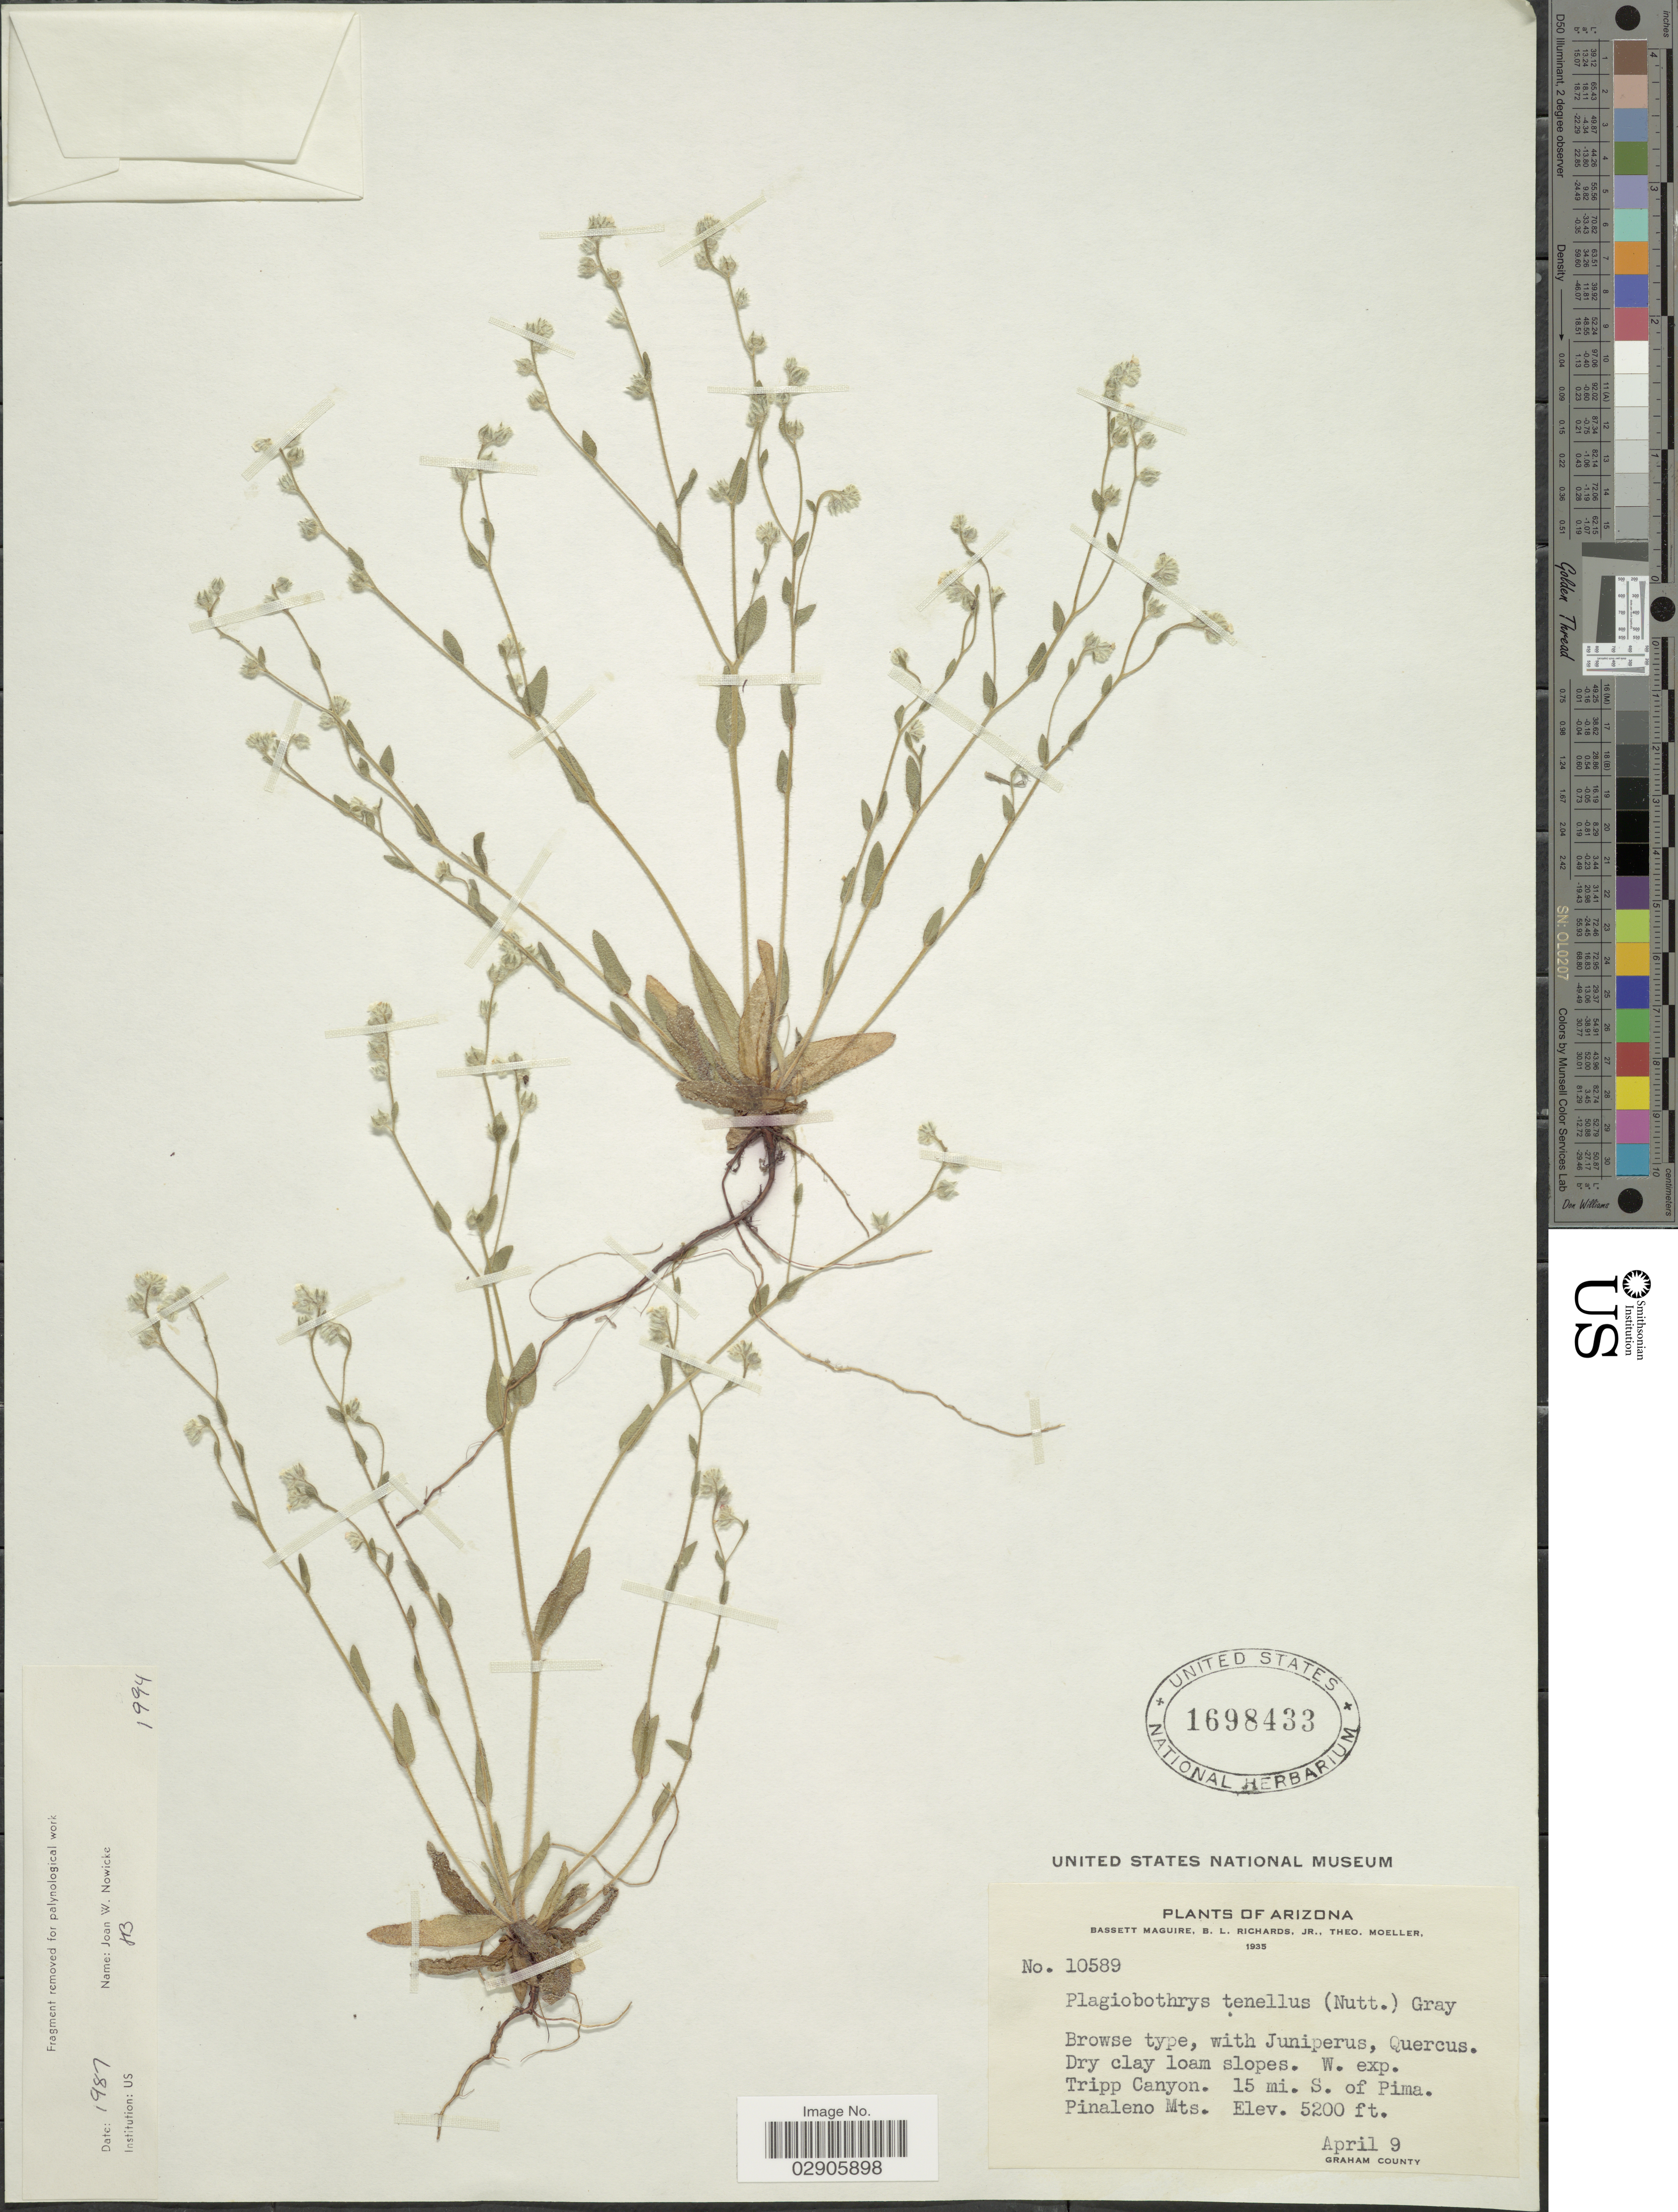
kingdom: Plantae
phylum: Tracheophyta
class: Magnoliopsida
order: Boraginales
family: Boraginaceae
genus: Plagiobothrys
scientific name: Plagiobothrys tenellus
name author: (Nutt.) A. Gray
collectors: B. Maguire, B. Richards & T. Moeller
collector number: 10589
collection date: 1935-04-09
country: United States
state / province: Arizona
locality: Arizona. W. exp. Tripp Canyon. 15 mi. S. of Pima. Pinaleno Mts. Graham County.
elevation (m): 1585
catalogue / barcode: US 1698433